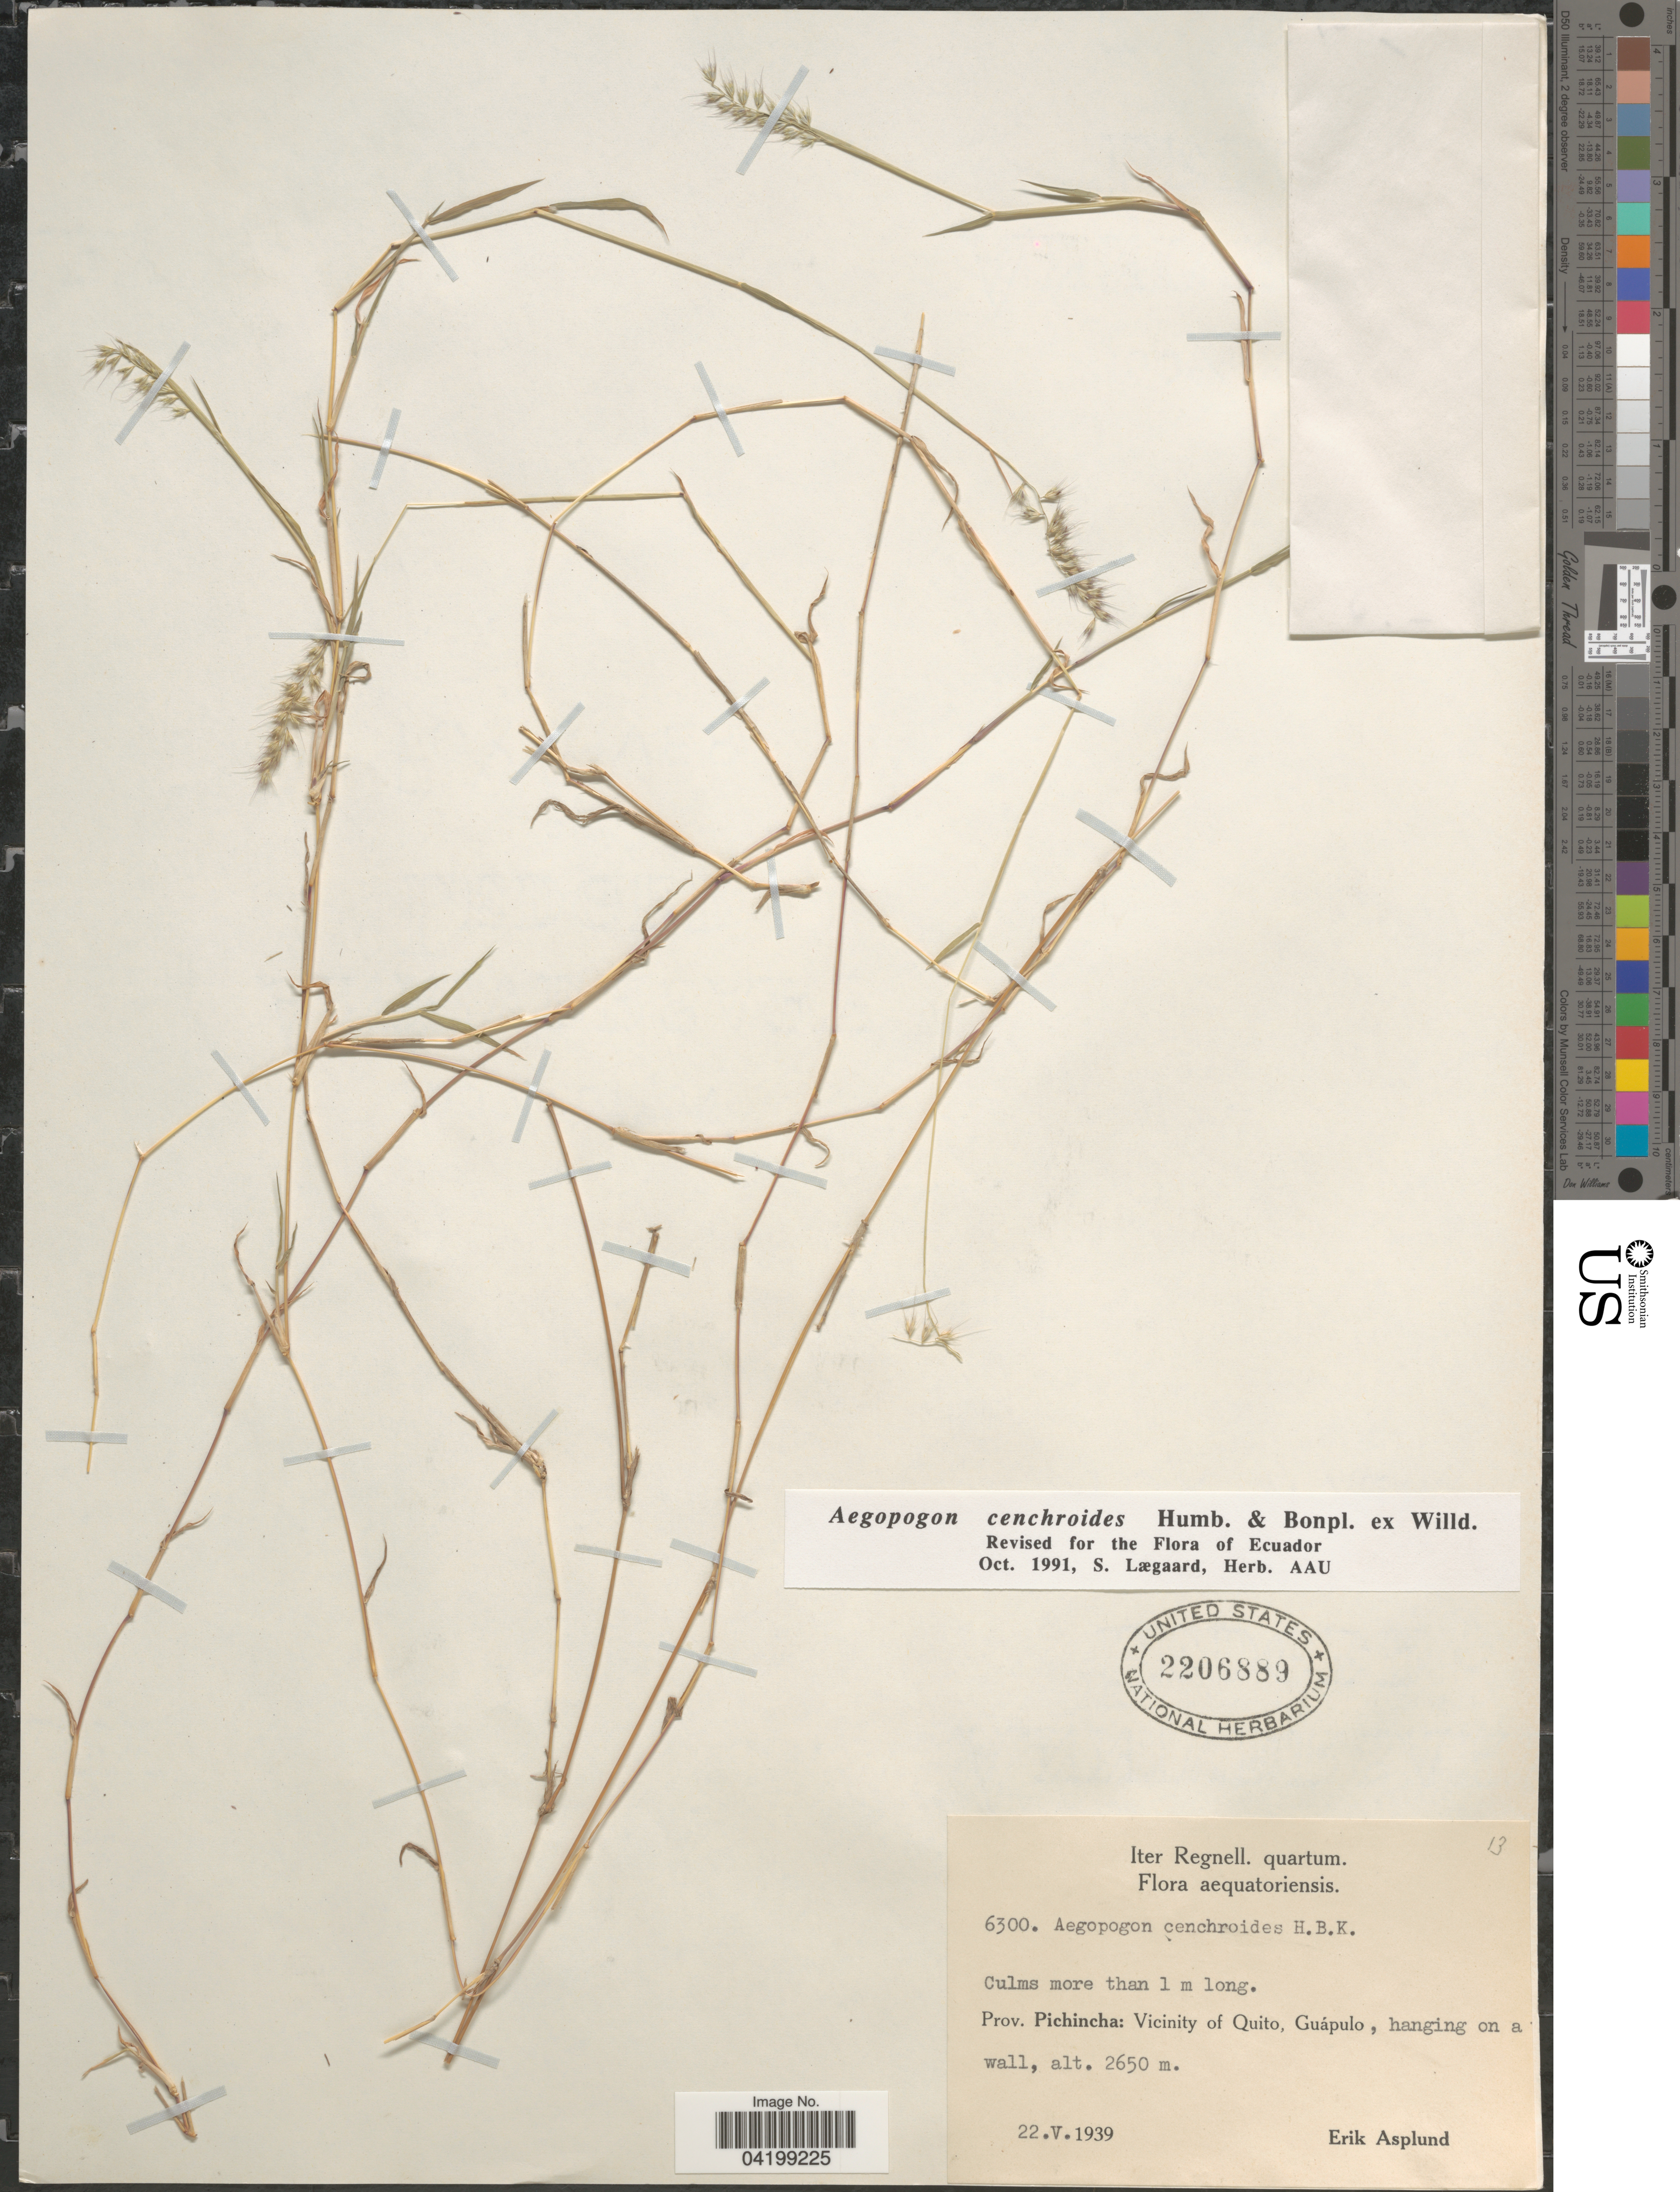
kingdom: Plantae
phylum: Tracheophyta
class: Liliopsida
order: Poales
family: Poaceae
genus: Muhlenbergia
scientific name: Muhlenbergia cenchroides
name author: (Humb. & Bonpl. ex Willd.) P.M. Peterson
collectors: E. Asplund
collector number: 6300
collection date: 1939-05-22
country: Ecuador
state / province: Pichincha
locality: Iter Regnell. quartum. Vicinity of Quito, Guápulo, hanging on a wall.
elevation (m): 2650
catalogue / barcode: US 2206889